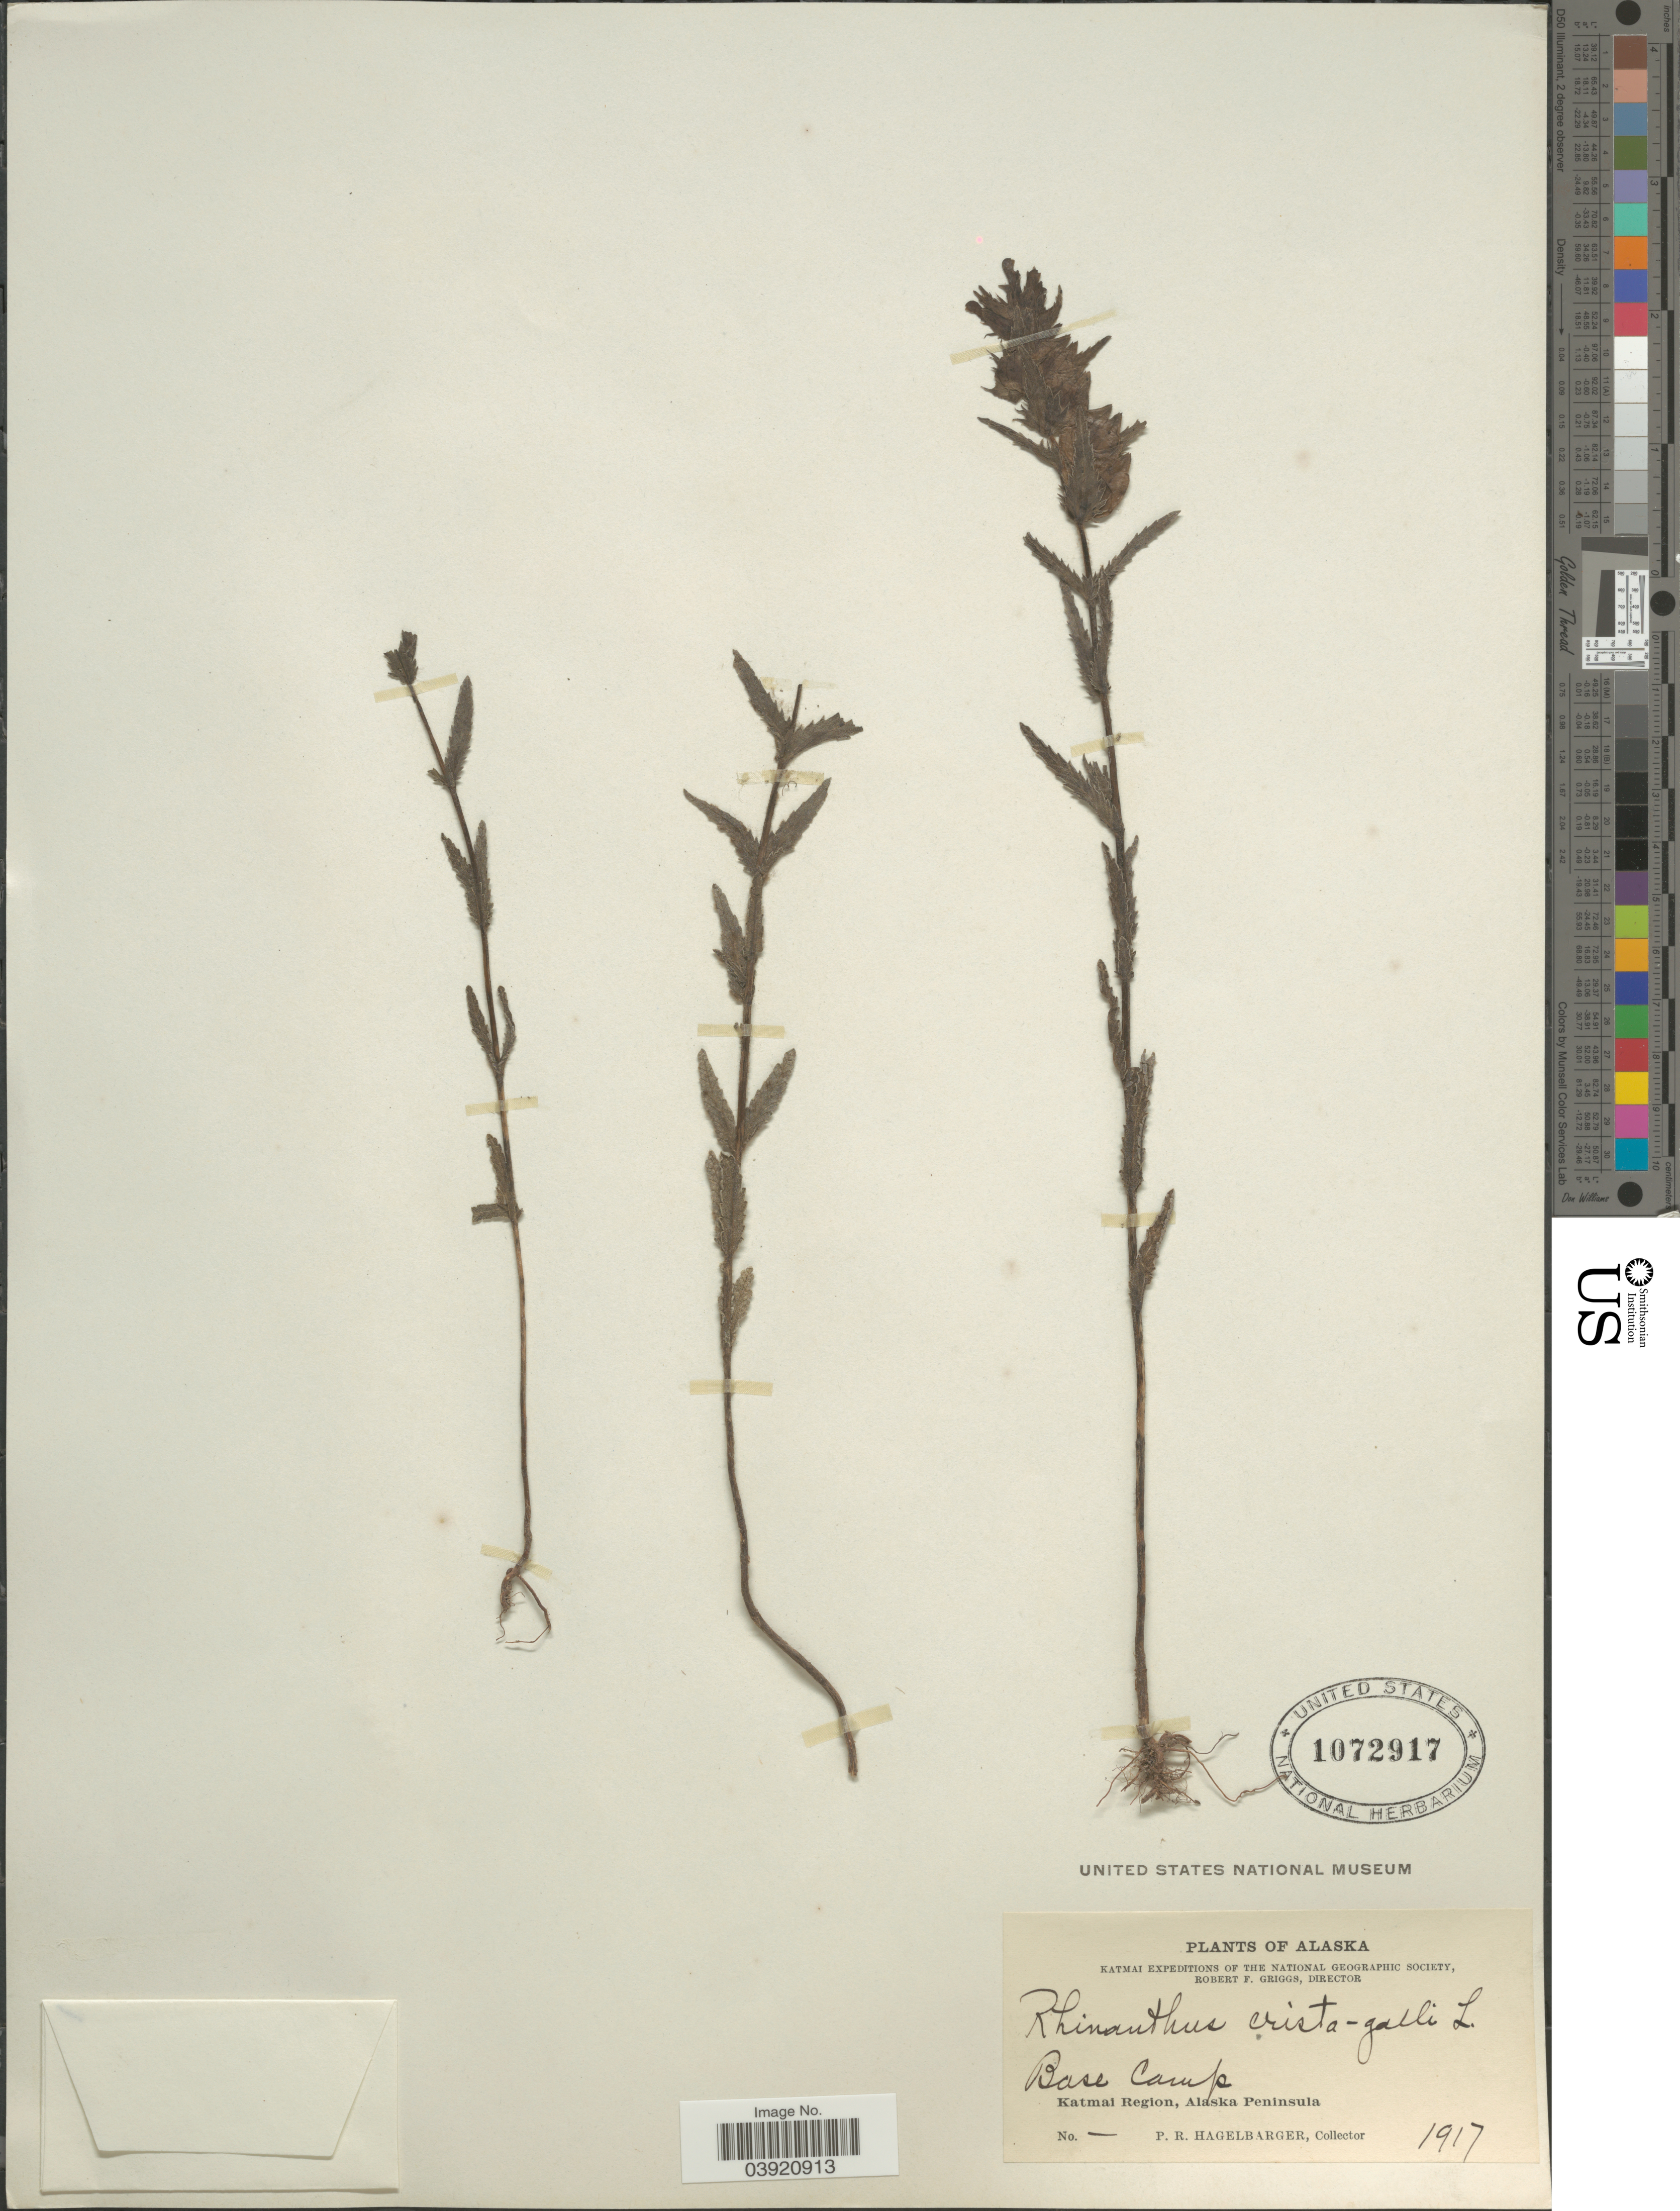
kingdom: Plantae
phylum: Tracheophyta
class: Magnoliopsida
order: Lamiales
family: Orobanchaceae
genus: Rhinanthus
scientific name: Rhinanthus minor subsp. groenlandicus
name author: (Chabert) Neum.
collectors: P. Hagelbarger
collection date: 1917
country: United States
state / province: Alaska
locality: Base Camp. Katmai Region, Alaska Peninsula.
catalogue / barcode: US 1072917